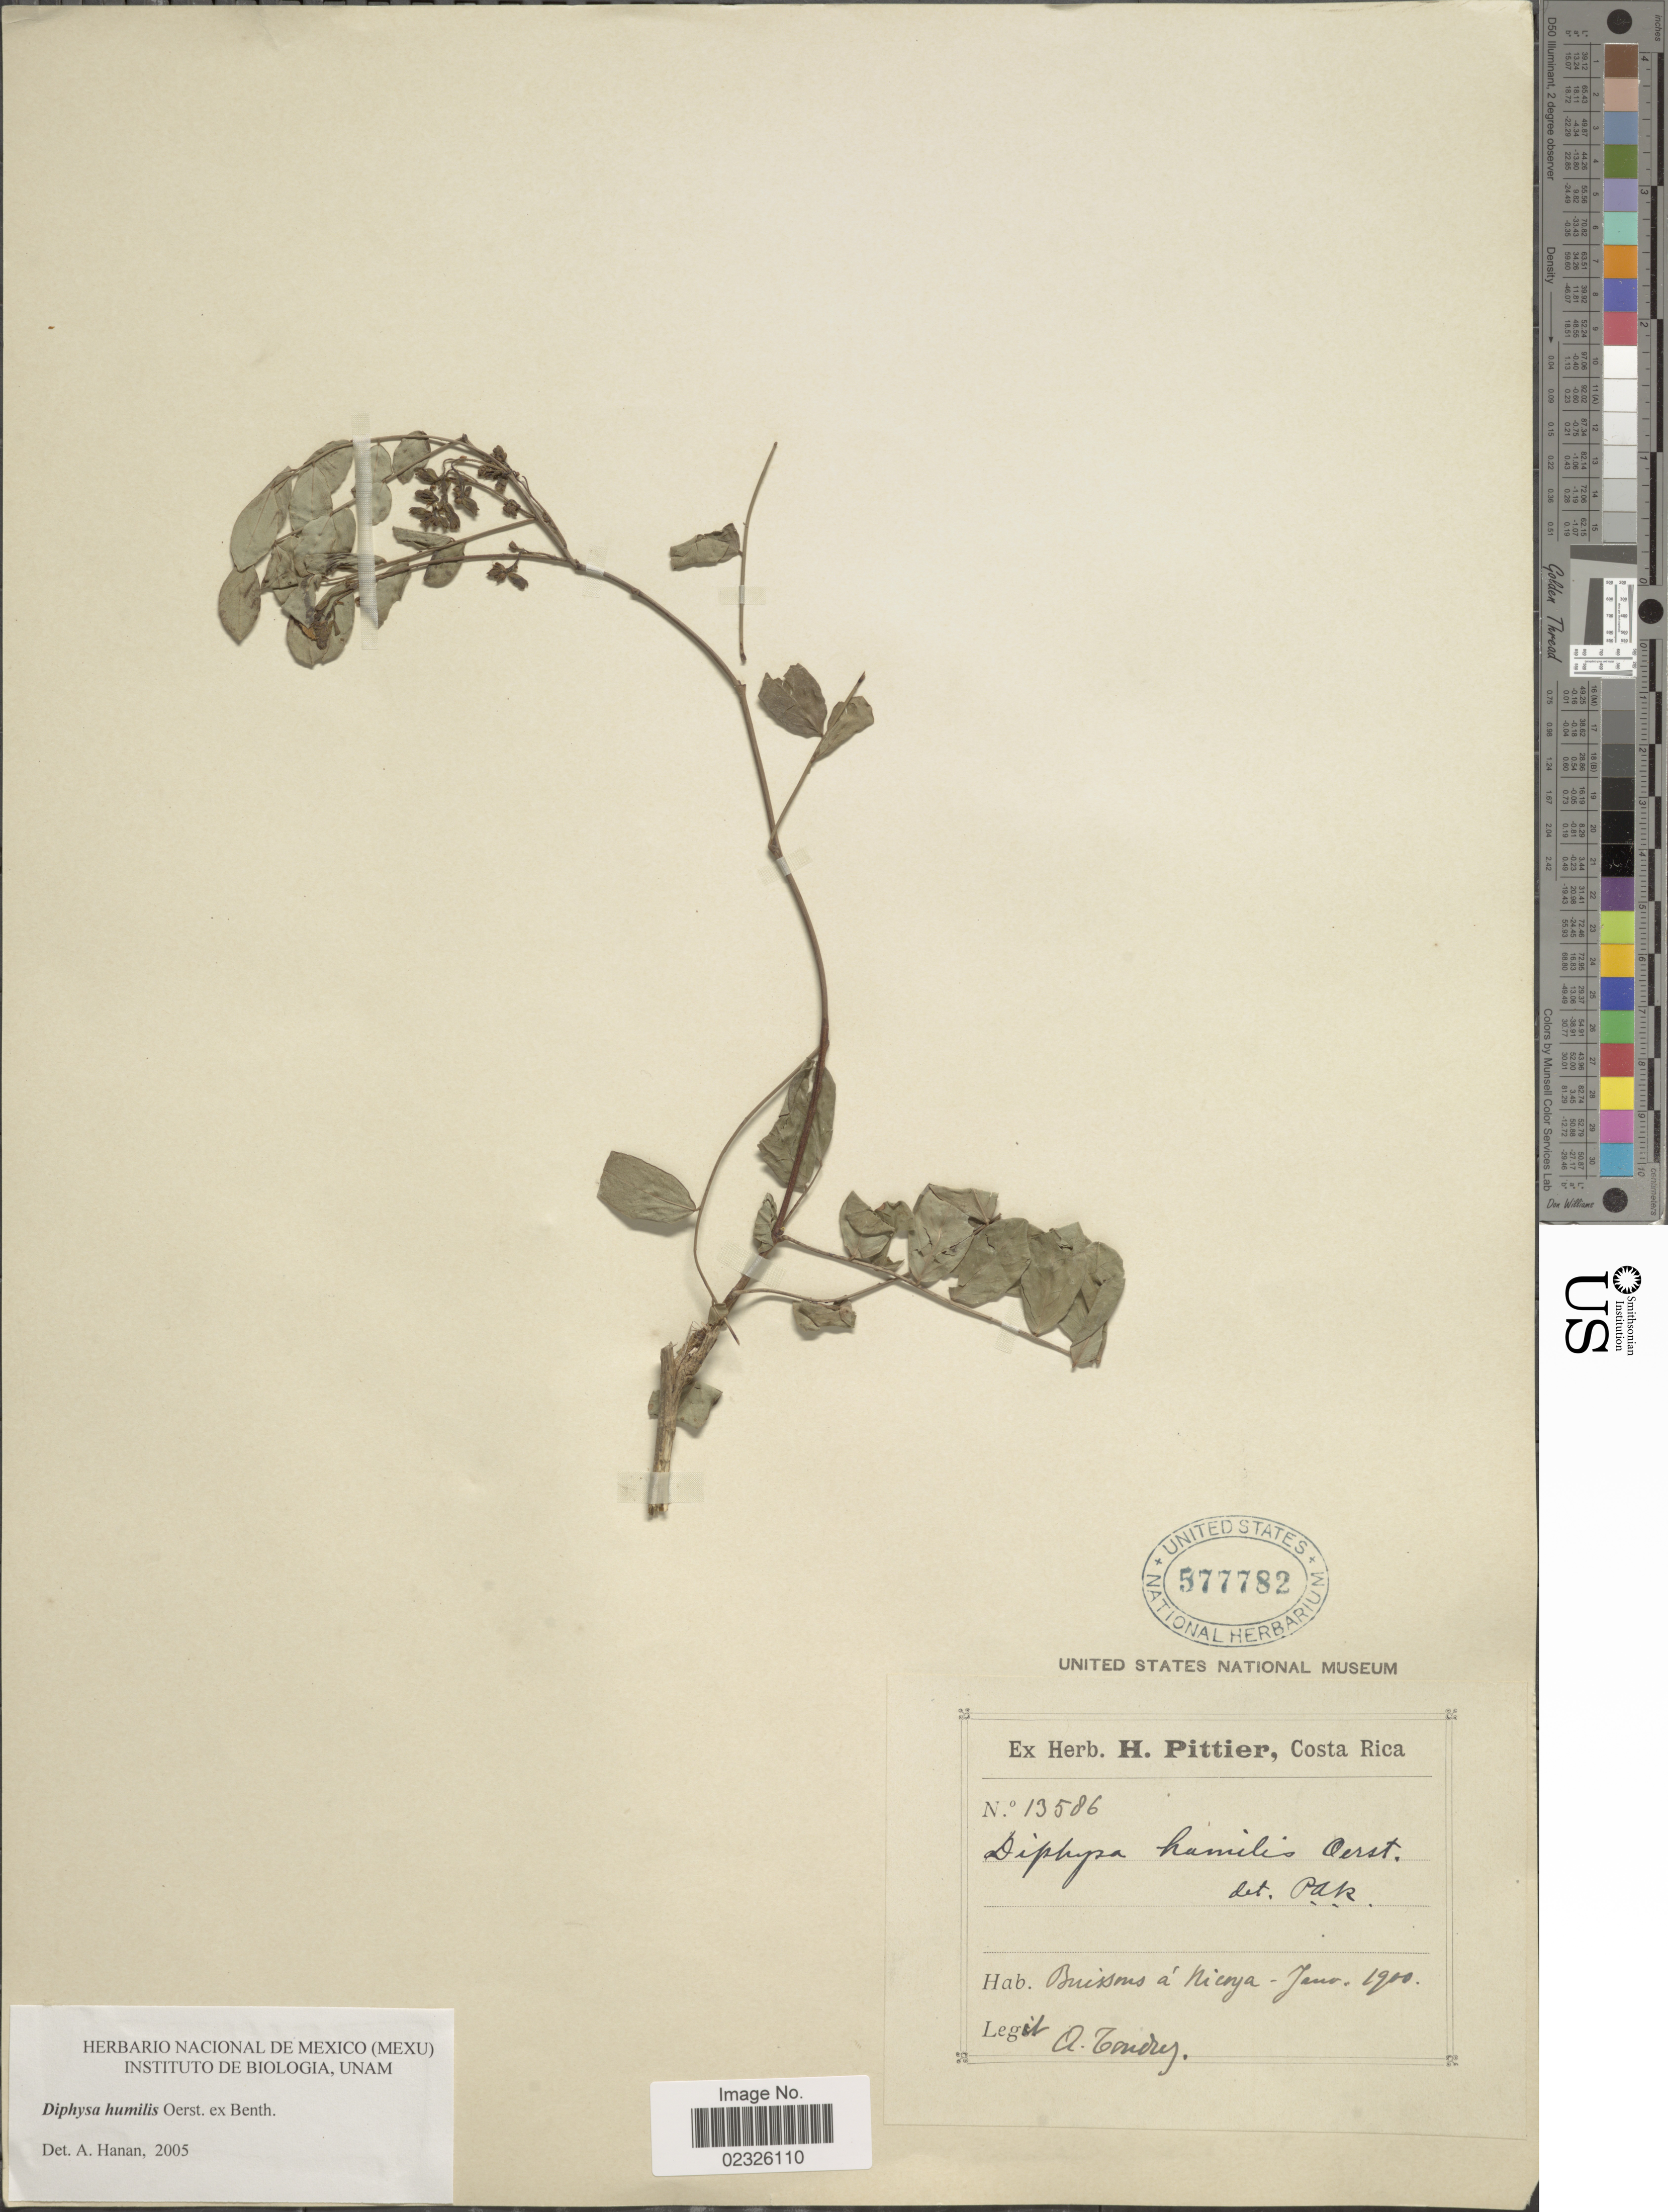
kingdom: Plantae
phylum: Tracheophyta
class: Magnoliopsida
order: Fabales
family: Fabaceae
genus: Diphysa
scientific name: Diphysa humilis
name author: Oerst.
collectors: A. Tonduz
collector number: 13586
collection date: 1900-01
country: Costa Rica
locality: Buissons á Nienja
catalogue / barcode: US 577782